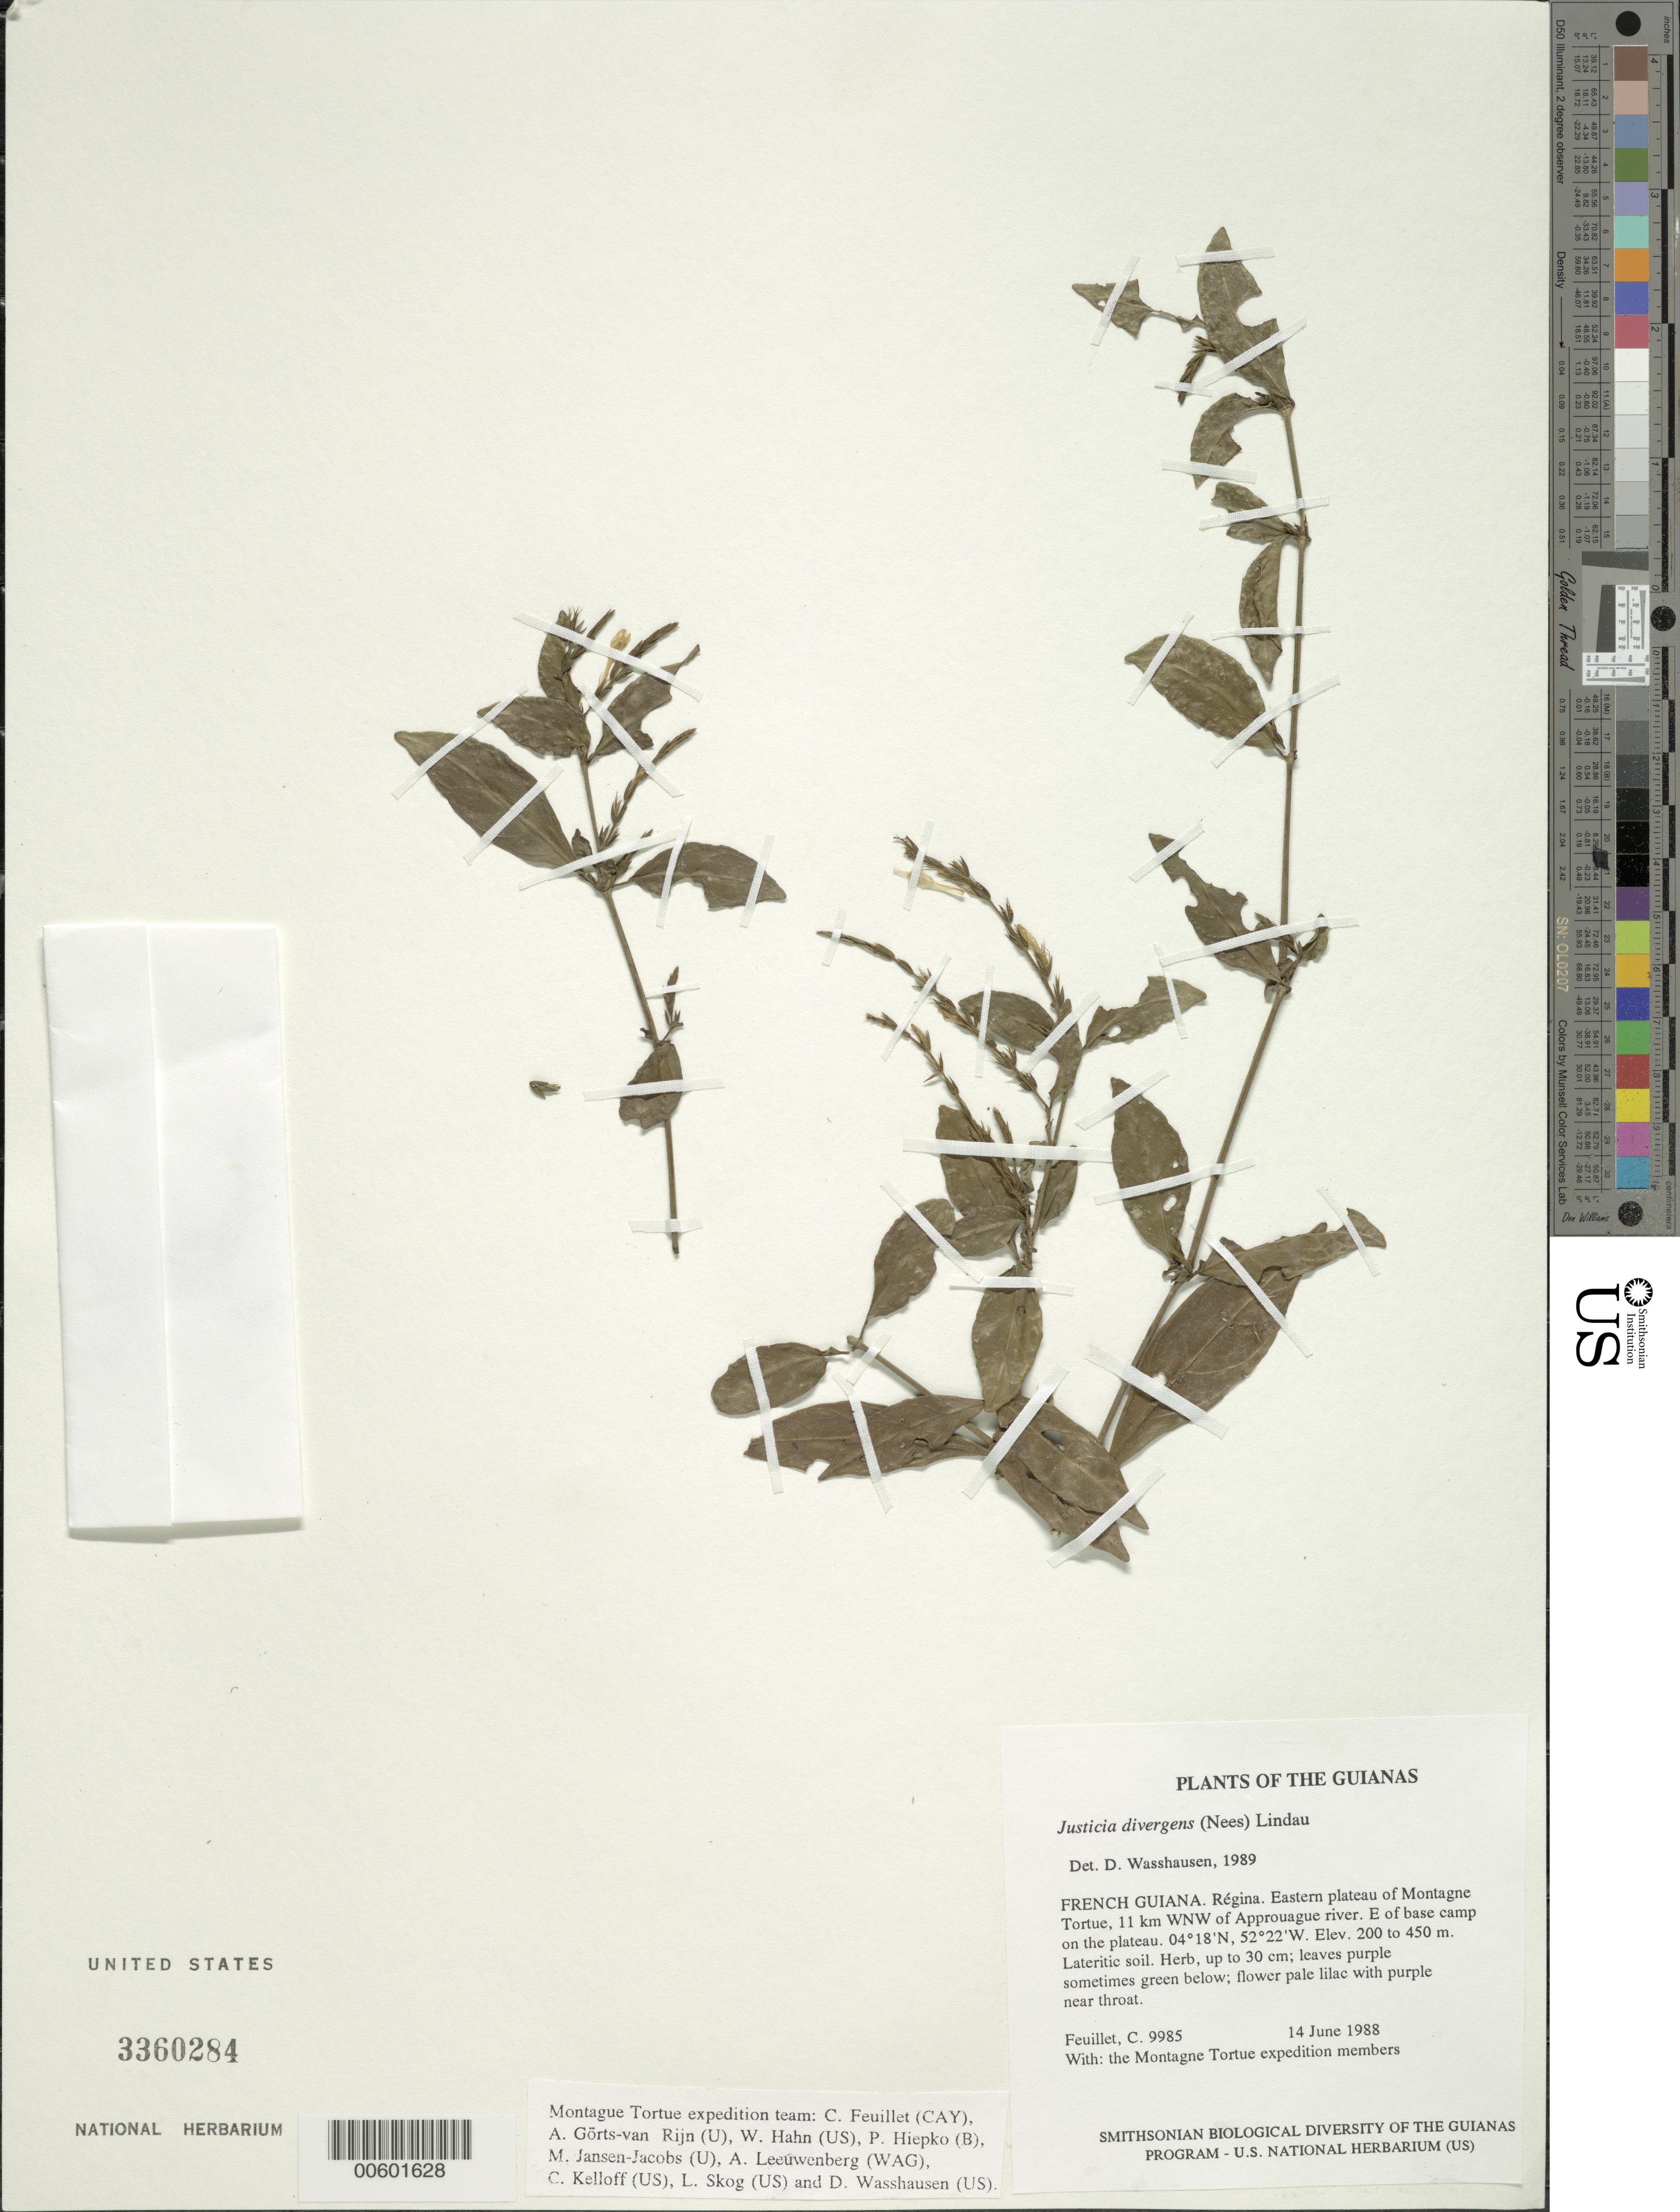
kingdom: Plantae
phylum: Tracheophyta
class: Magnoliopsida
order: Lamiales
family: Acanthaceae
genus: Justicia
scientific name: Justicia divergens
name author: (Nees) Lindau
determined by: Wasshausen, Dieter C., (BOT), Smithsonian Institution - National Museum of Natural History (UNITED STATES)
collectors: C. Feuillet & Montagne Torte Exped. members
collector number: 9985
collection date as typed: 14 June 1988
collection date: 1988-06-14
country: French Guiana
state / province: Cayenne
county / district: Regina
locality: Eastern plateau of Montagne Tortue, 11 km WNW of Approuague river. E of base camp on the plateau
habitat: Lateritic soil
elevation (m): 200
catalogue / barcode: US 3360284